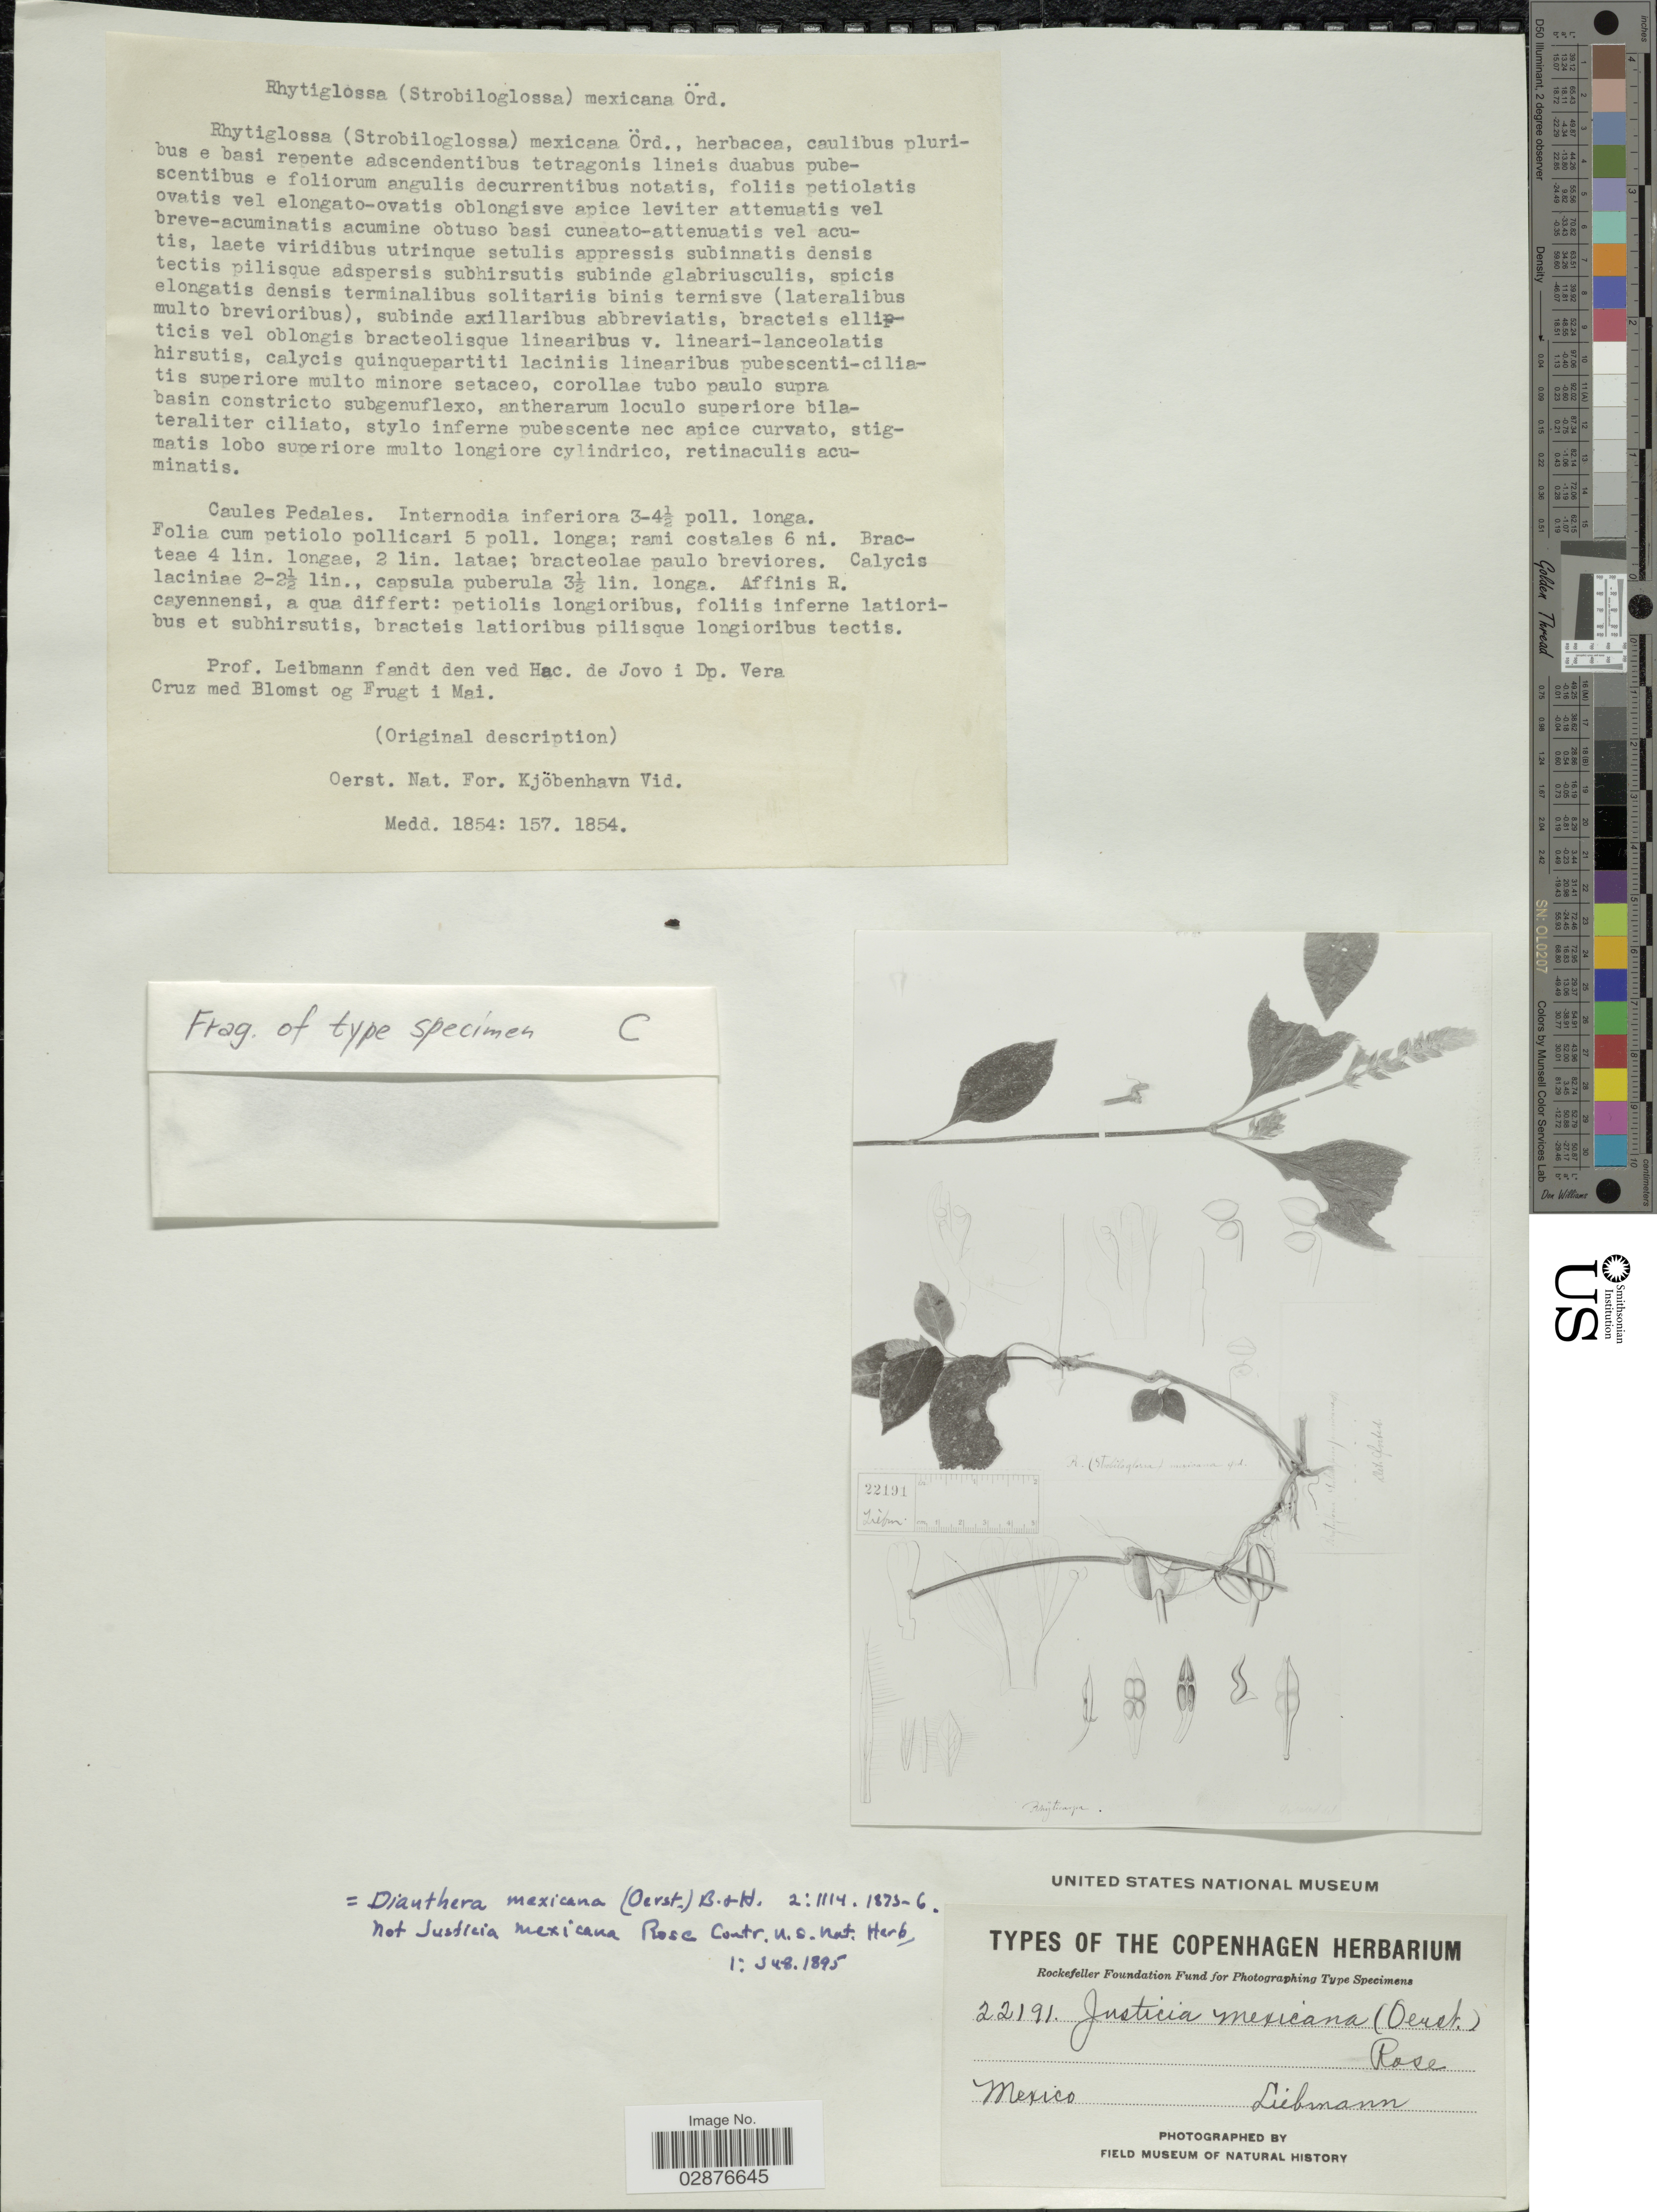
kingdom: Plantae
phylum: Tracheophyta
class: Magnoliopsida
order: Lamiales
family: Acanthaceae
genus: Justicia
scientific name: Justicia mexicana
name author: Rose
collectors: Liebmann, --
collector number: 22191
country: Mexico